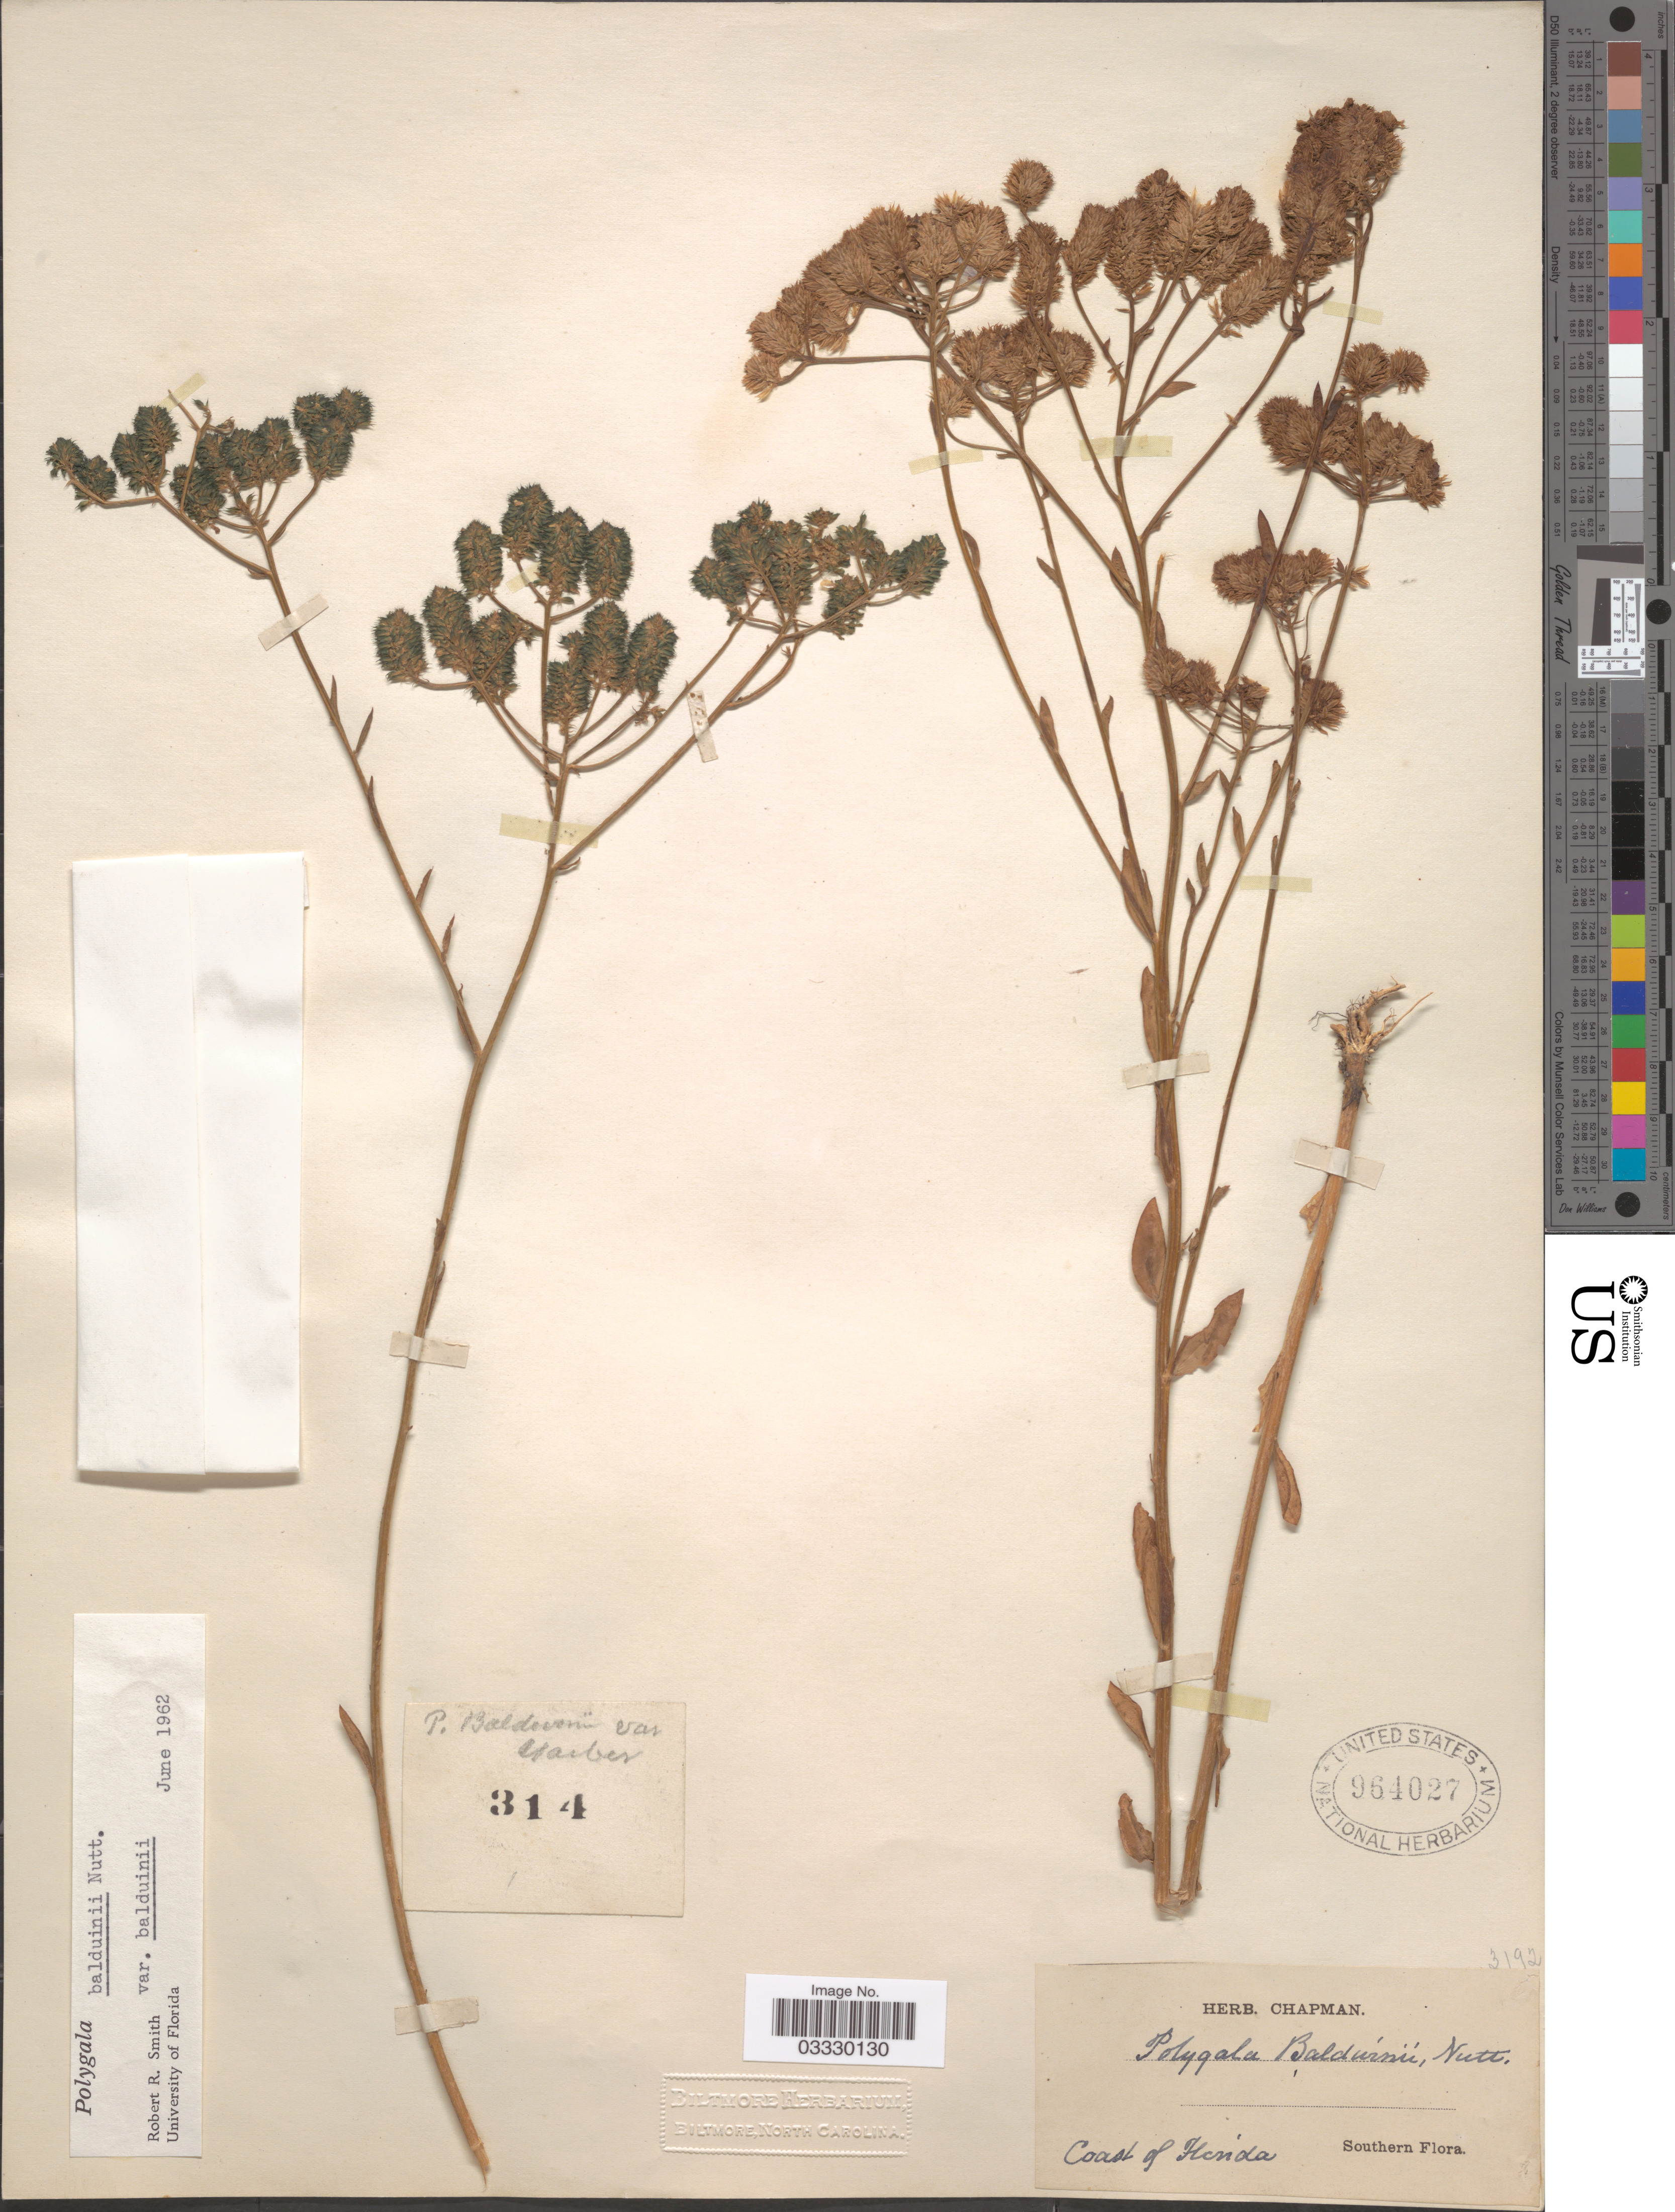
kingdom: Plantae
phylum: Tracheophyta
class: Magnoliopsida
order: Fabales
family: Polygalaceae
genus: Polygala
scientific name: Polygala balduinii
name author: Nutt.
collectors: ex herb. Chapman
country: United States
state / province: Florida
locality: Coast of Florida. Southern Flora.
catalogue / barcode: US 964027